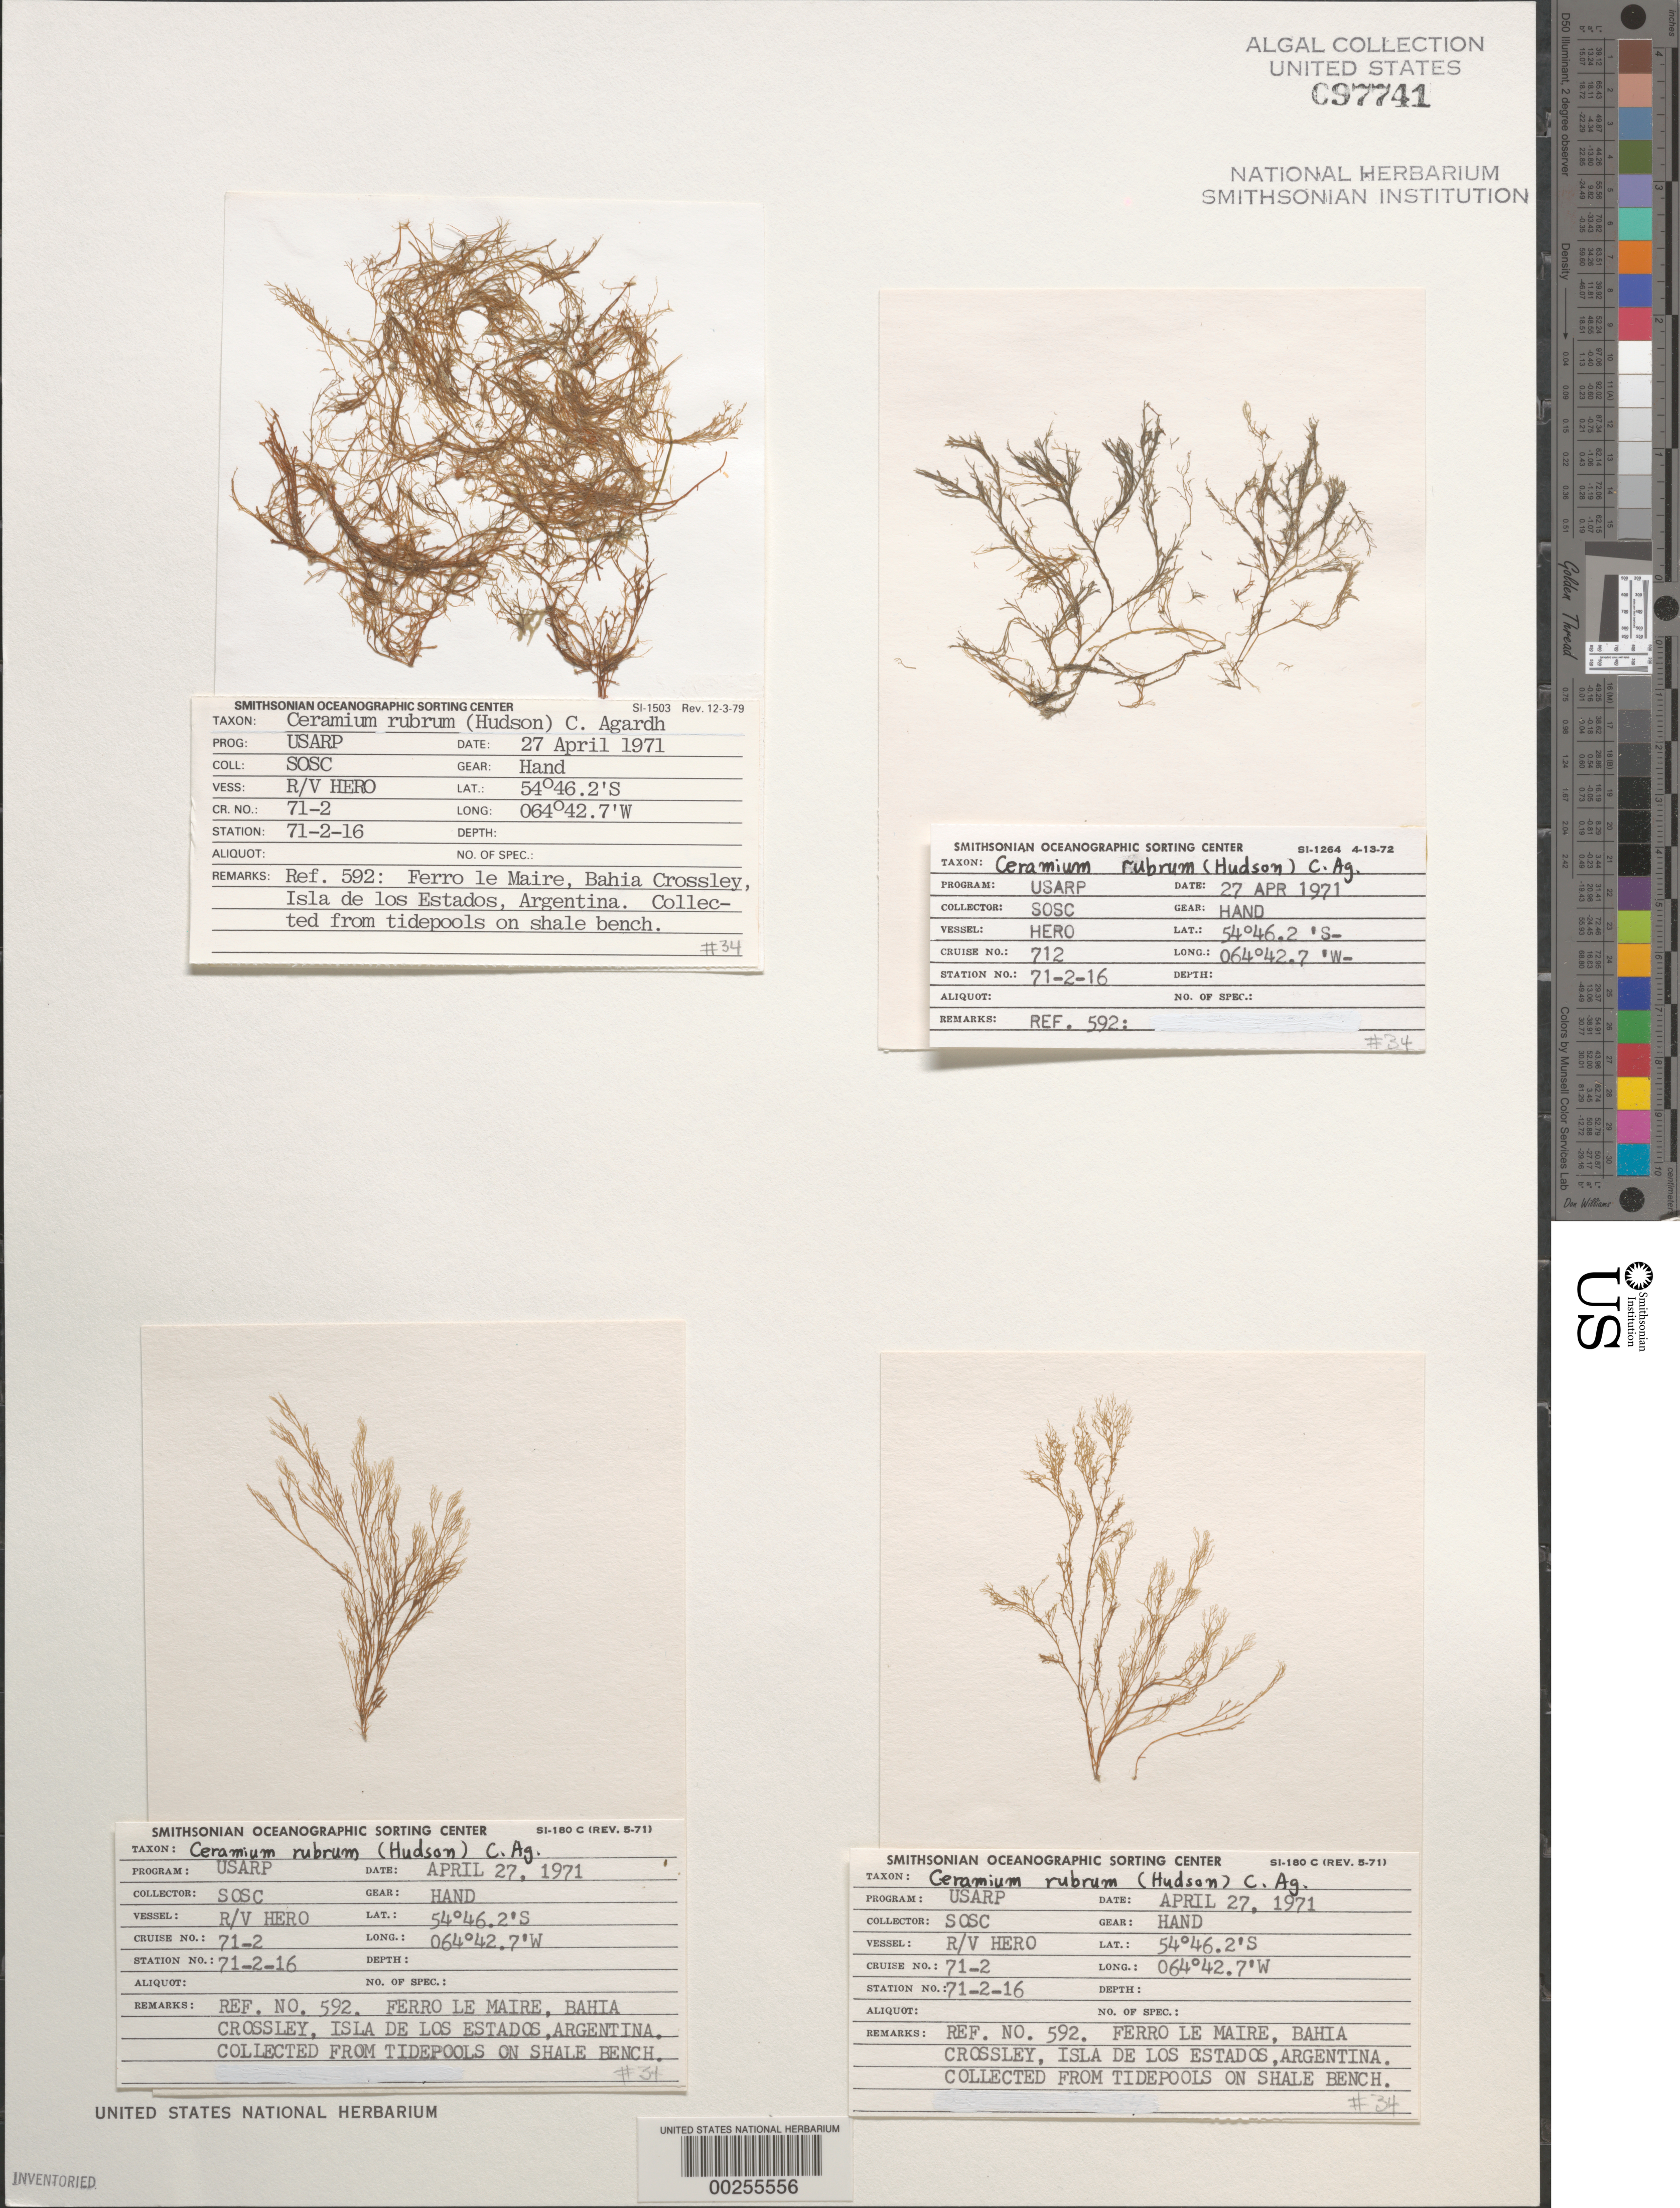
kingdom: Plantae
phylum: Rhodophyta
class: Florideophyceae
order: Ceramiales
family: Ceramiaceae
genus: Ceramium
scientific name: Ceramium rubrum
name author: C. Agardh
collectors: SOSC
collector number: Station 71-2-16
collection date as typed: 27 Apr 1971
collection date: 1971-04-27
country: Argentina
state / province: Tierra del Fuego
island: Isla de los Estados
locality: Ferro le Maire, Bahia Crossley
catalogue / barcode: US 97741